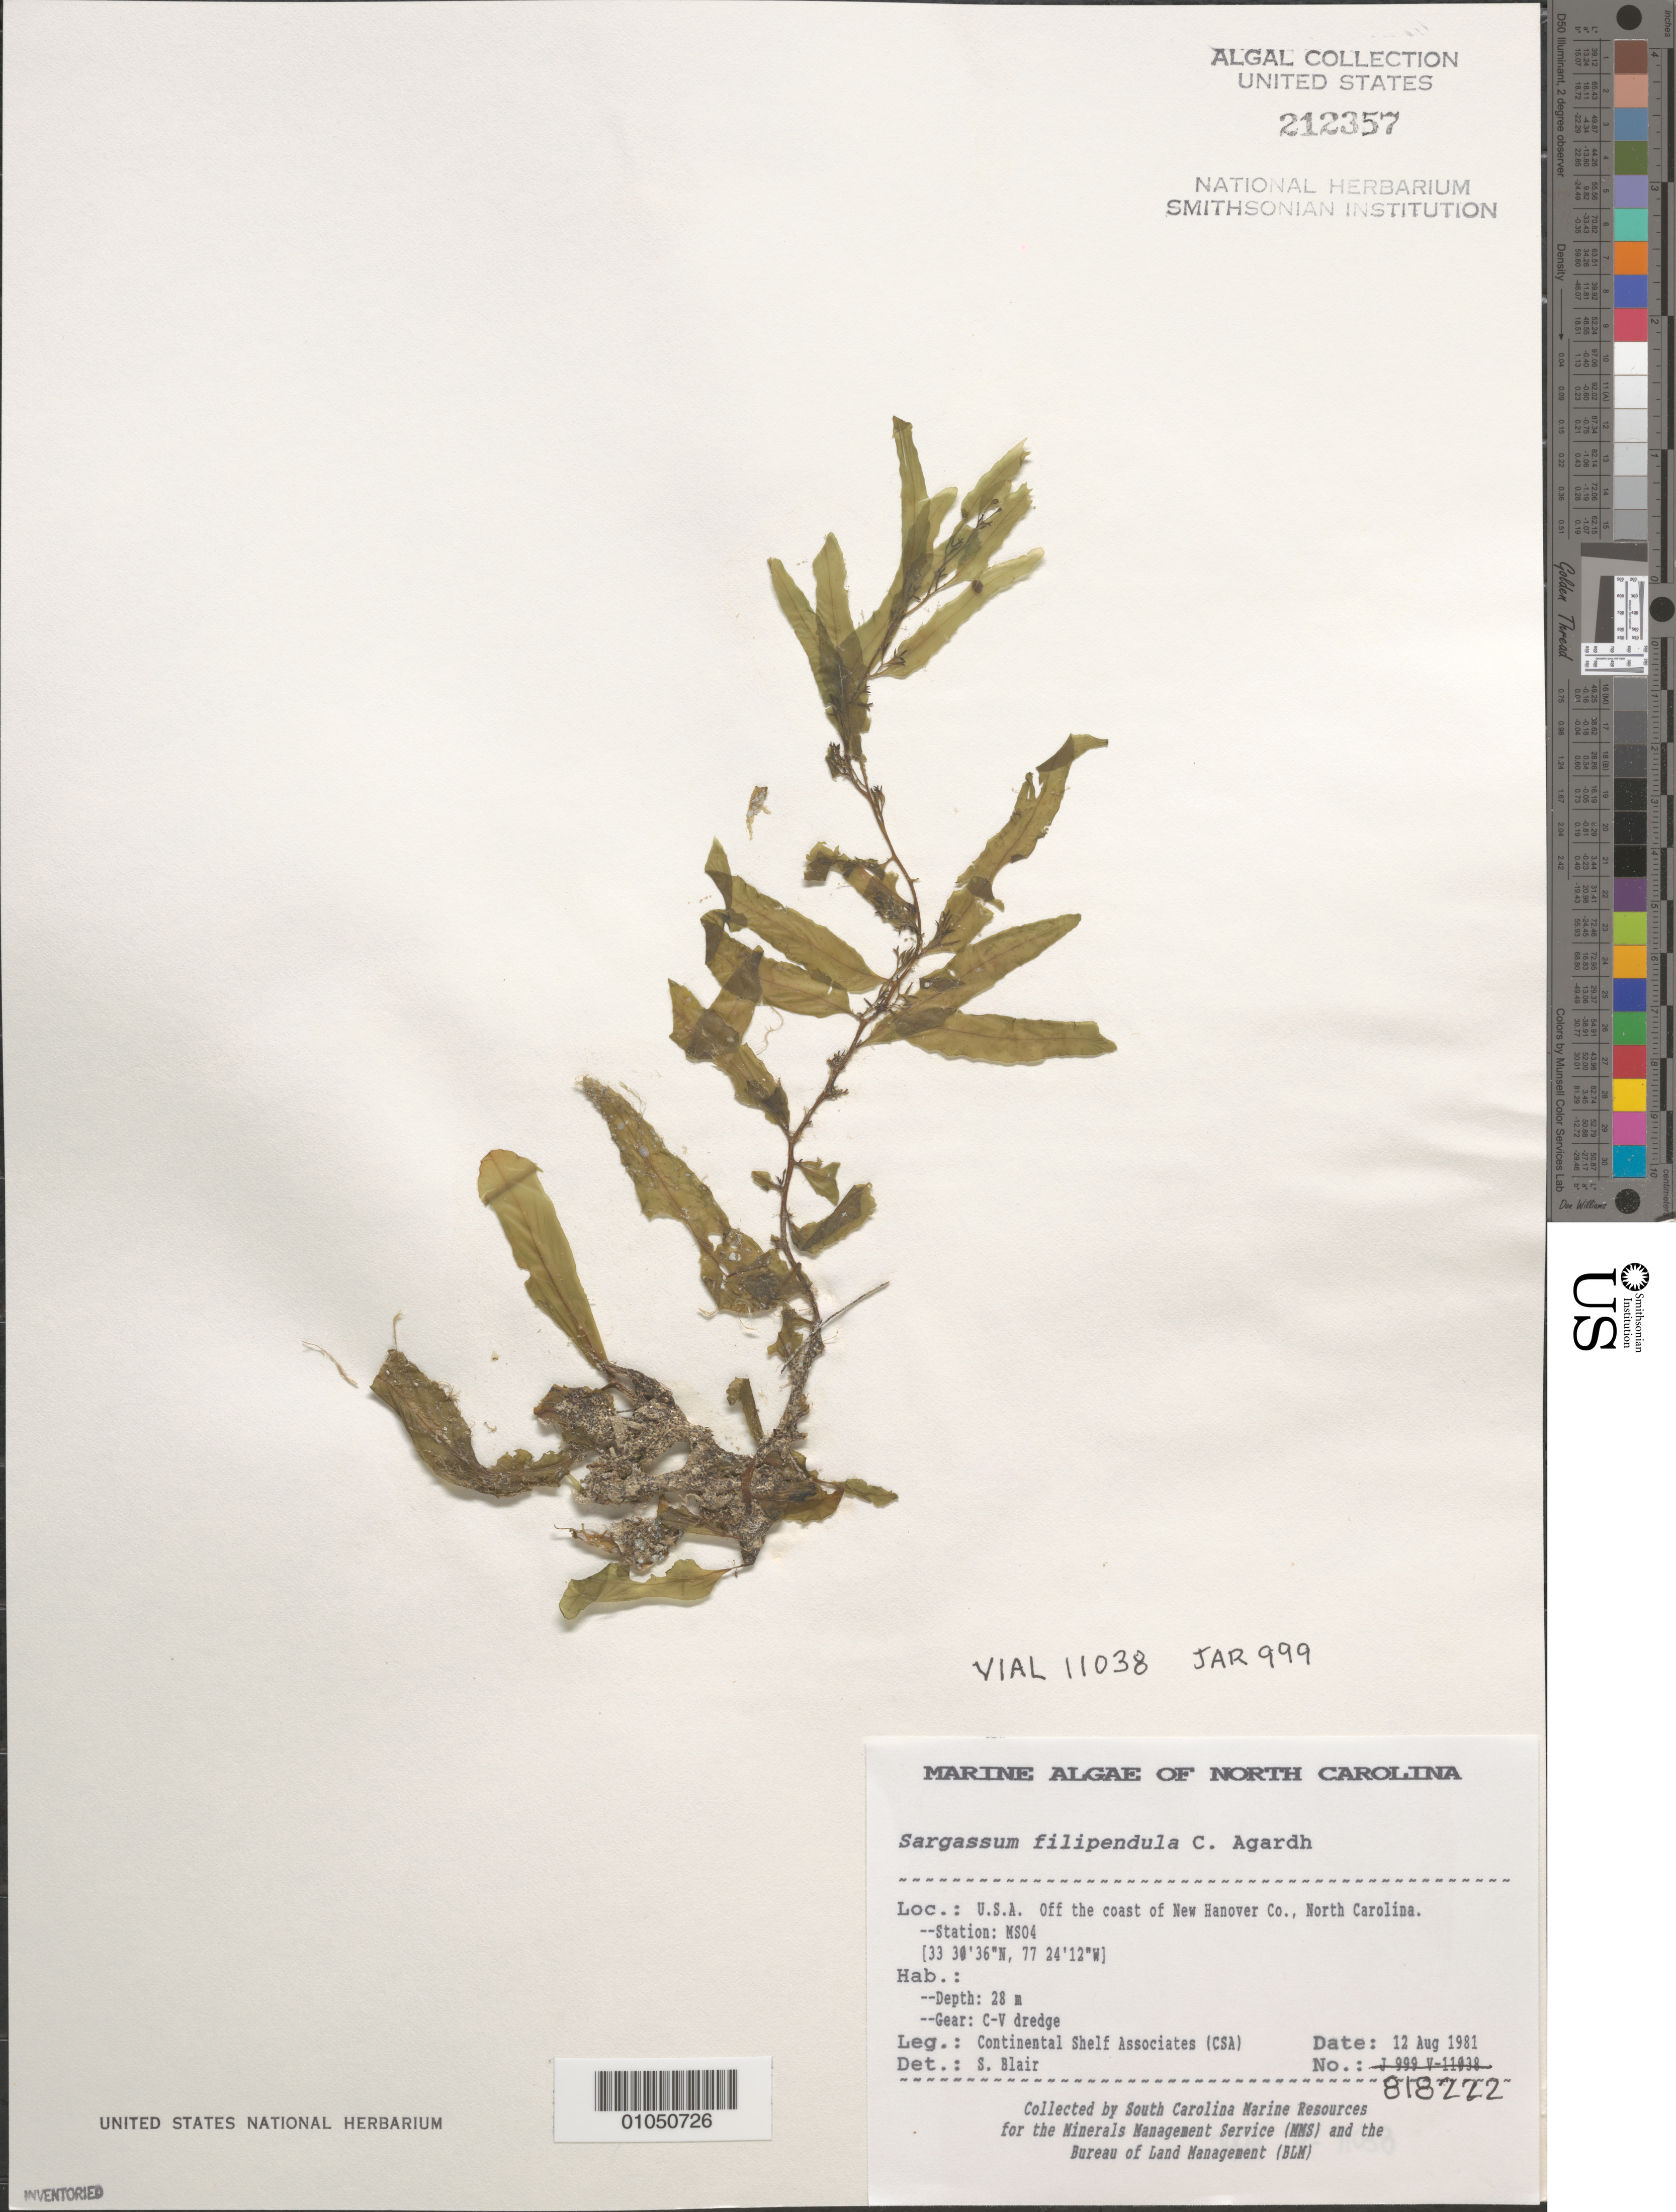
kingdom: Chromista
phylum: Ochrophyta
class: Phaeophyceae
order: Fucales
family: Sargassaceae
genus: Sargassum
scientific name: Sargassum filipendula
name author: C. Agardh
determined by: Blair, S. M.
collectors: Continental Shelf Associates for the MMS/BLM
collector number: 818222 Station MS04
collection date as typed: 12 Aug 1981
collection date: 1981-08-12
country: United States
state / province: North Carolina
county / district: New Hanover County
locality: Off coast of New Hanover County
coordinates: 33 30'36"N, 077 24'12"W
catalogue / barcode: US 212357